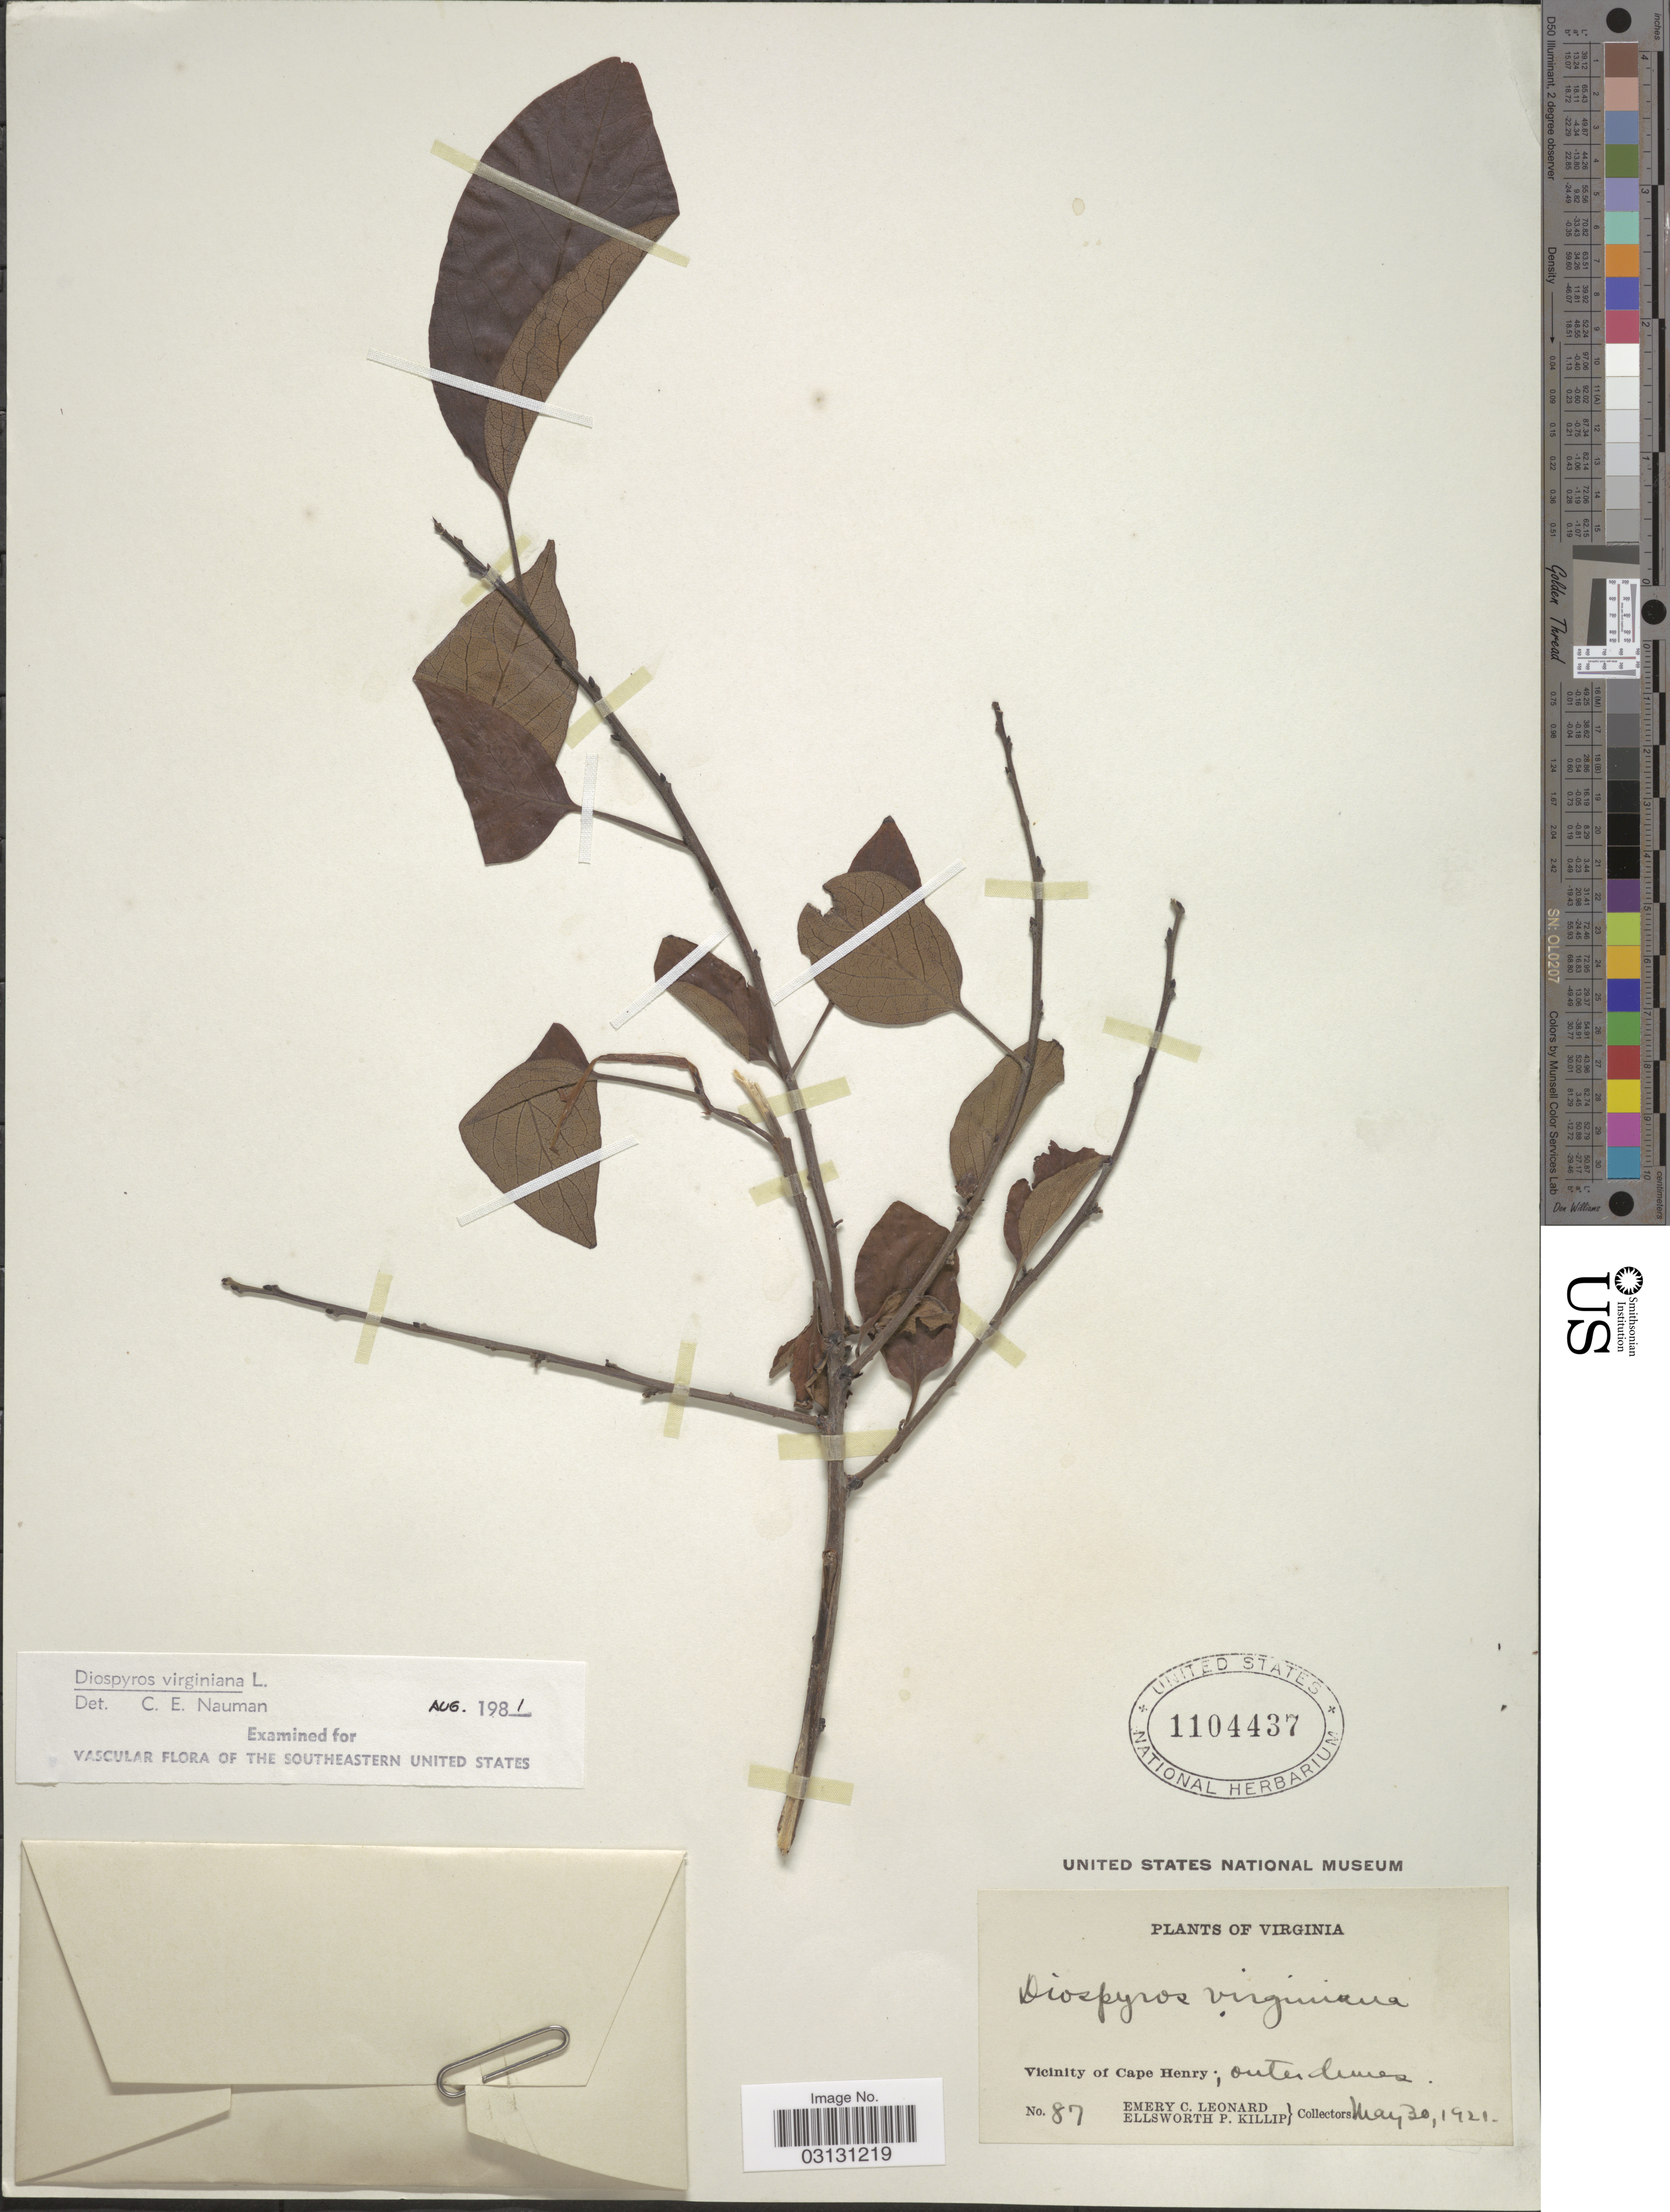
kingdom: Plantae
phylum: Tracheophyta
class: Magnoliopsida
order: Ericales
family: Ebenaceae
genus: Diospyros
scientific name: Diospyros virginiana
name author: L.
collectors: E. C. Leonard & E. P. Killip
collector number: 87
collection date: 1921-05-30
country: United States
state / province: Virginia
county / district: City of Virginia Beach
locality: Vicinity of Cape Henry.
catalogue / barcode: US 1104437